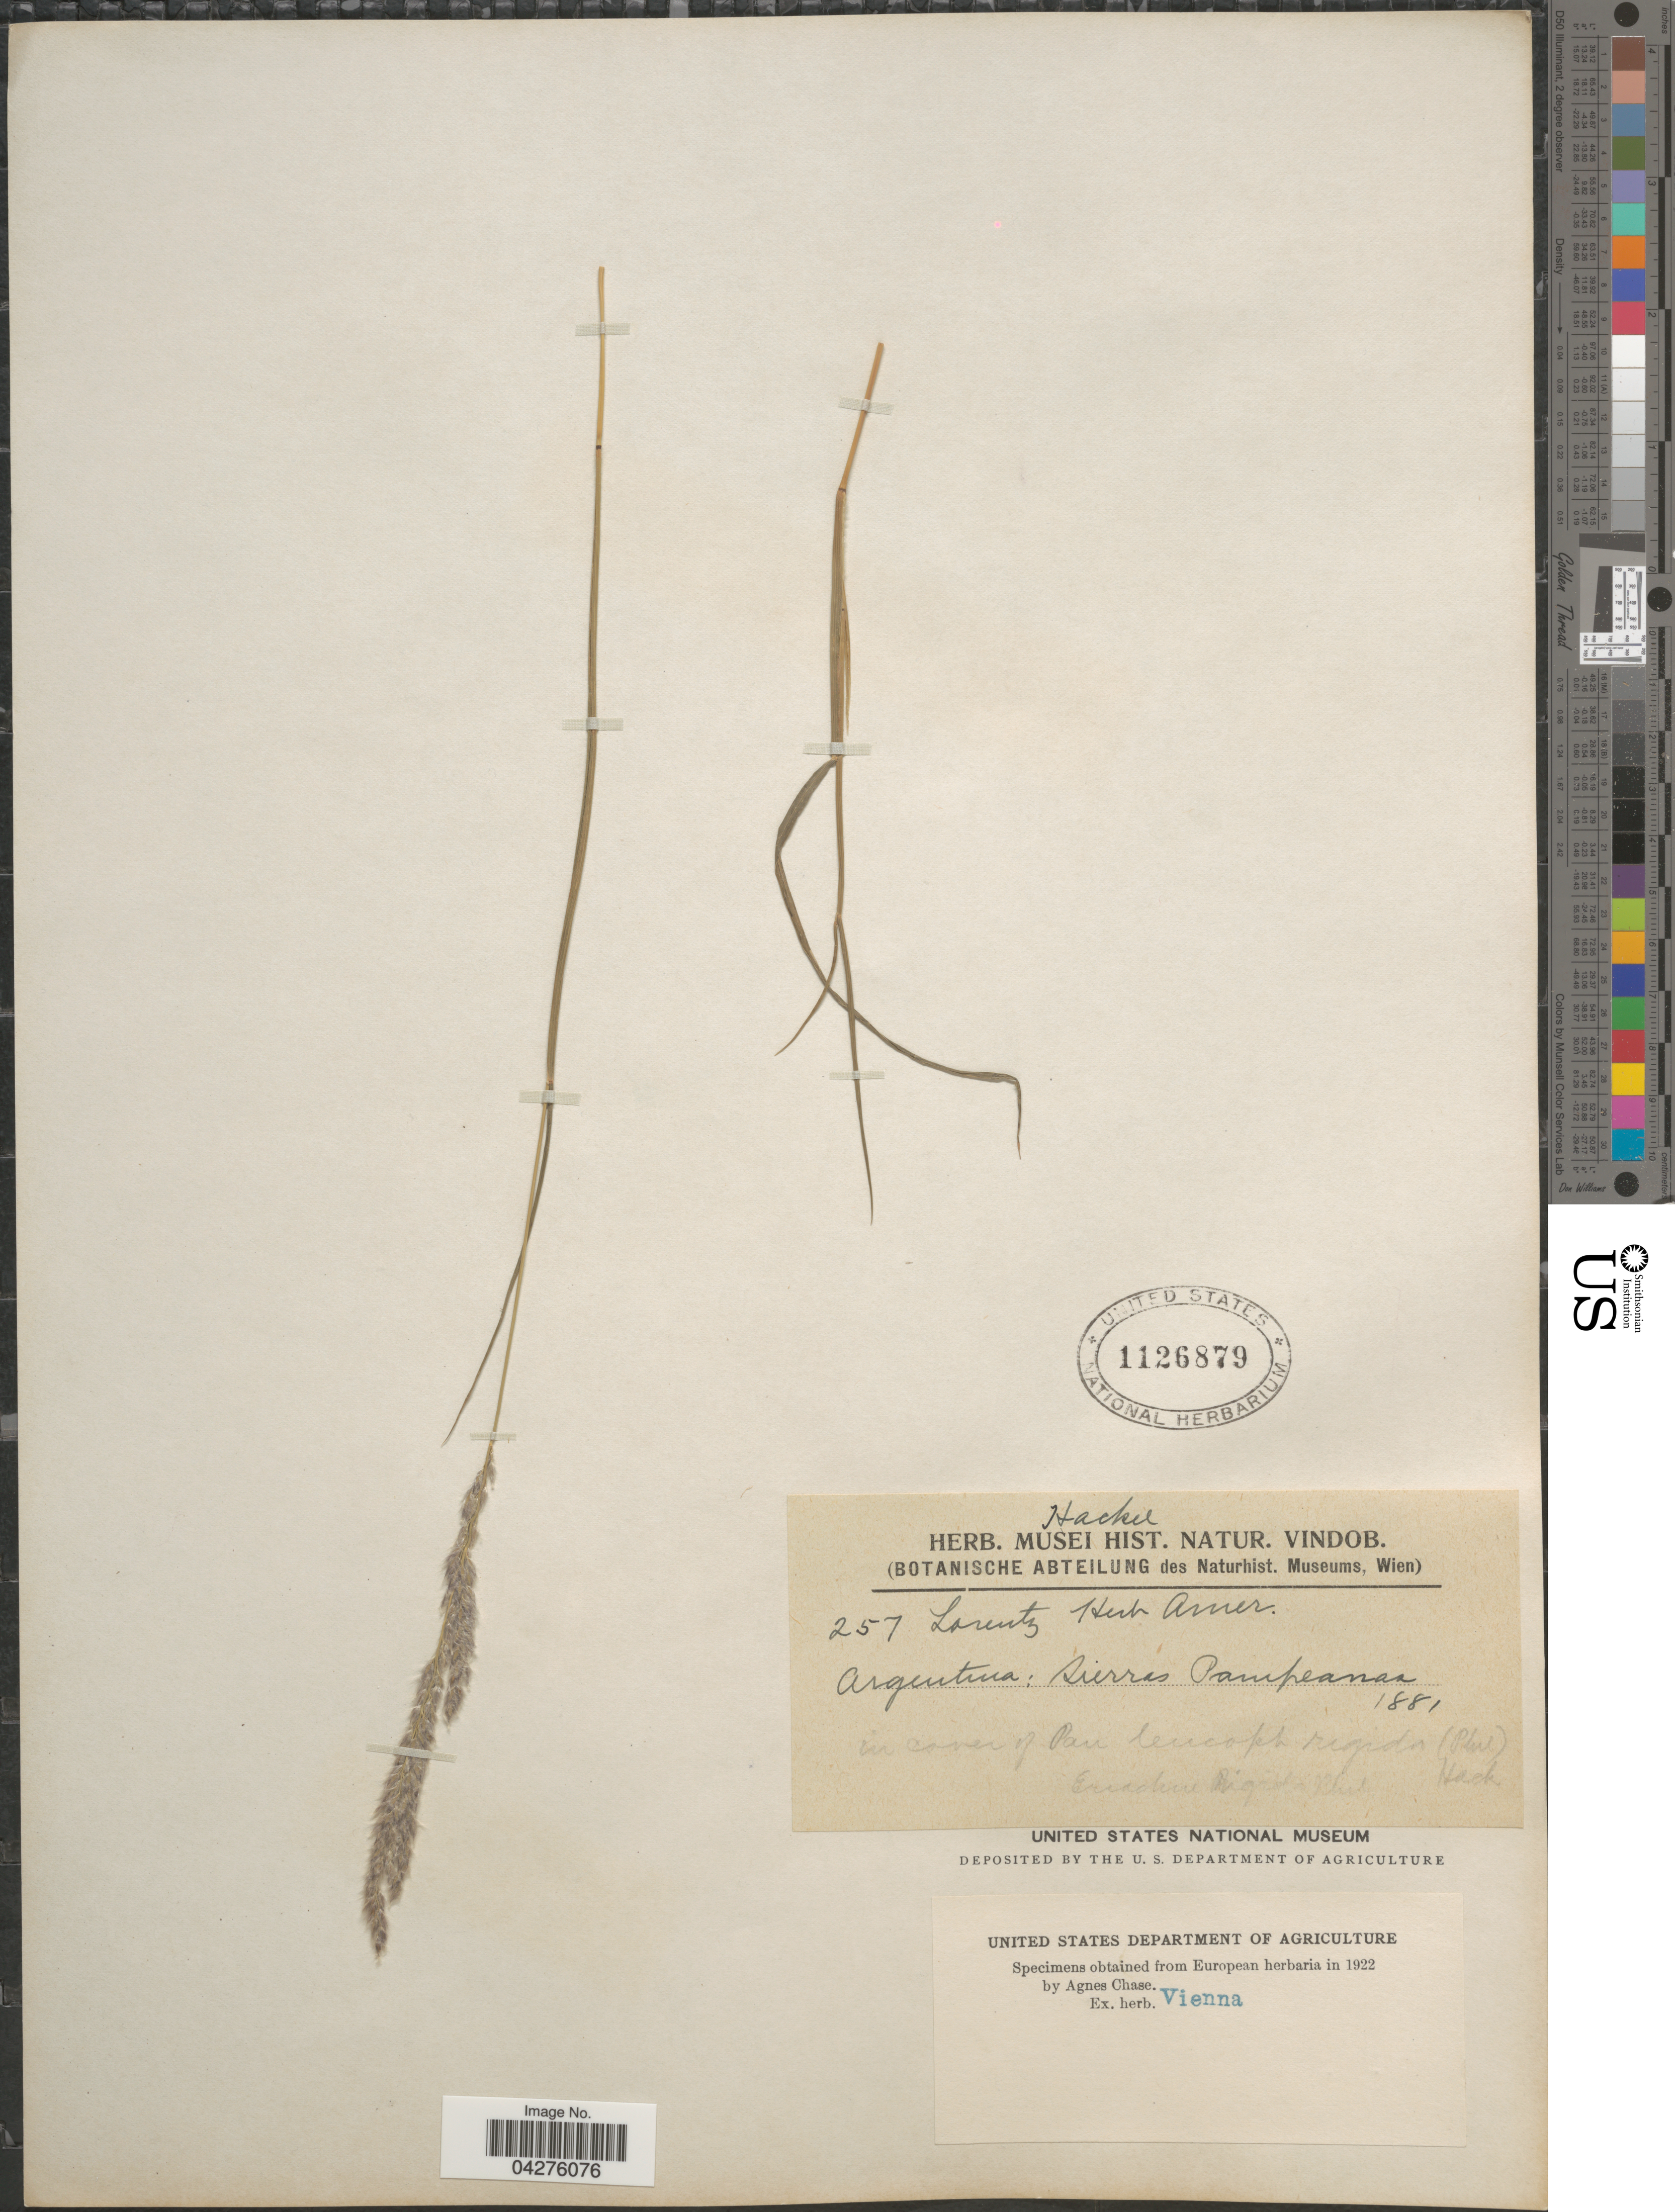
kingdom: Plantae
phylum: Tracheophyta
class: Liliopsida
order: Poales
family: Poaceae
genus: Digitaria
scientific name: Digitaria californica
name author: (Benth.) Henr.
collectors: -. Lorentz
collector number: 257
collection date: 1881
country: Argentina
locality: Sierras Pampeanas.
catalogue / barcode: US 1126879